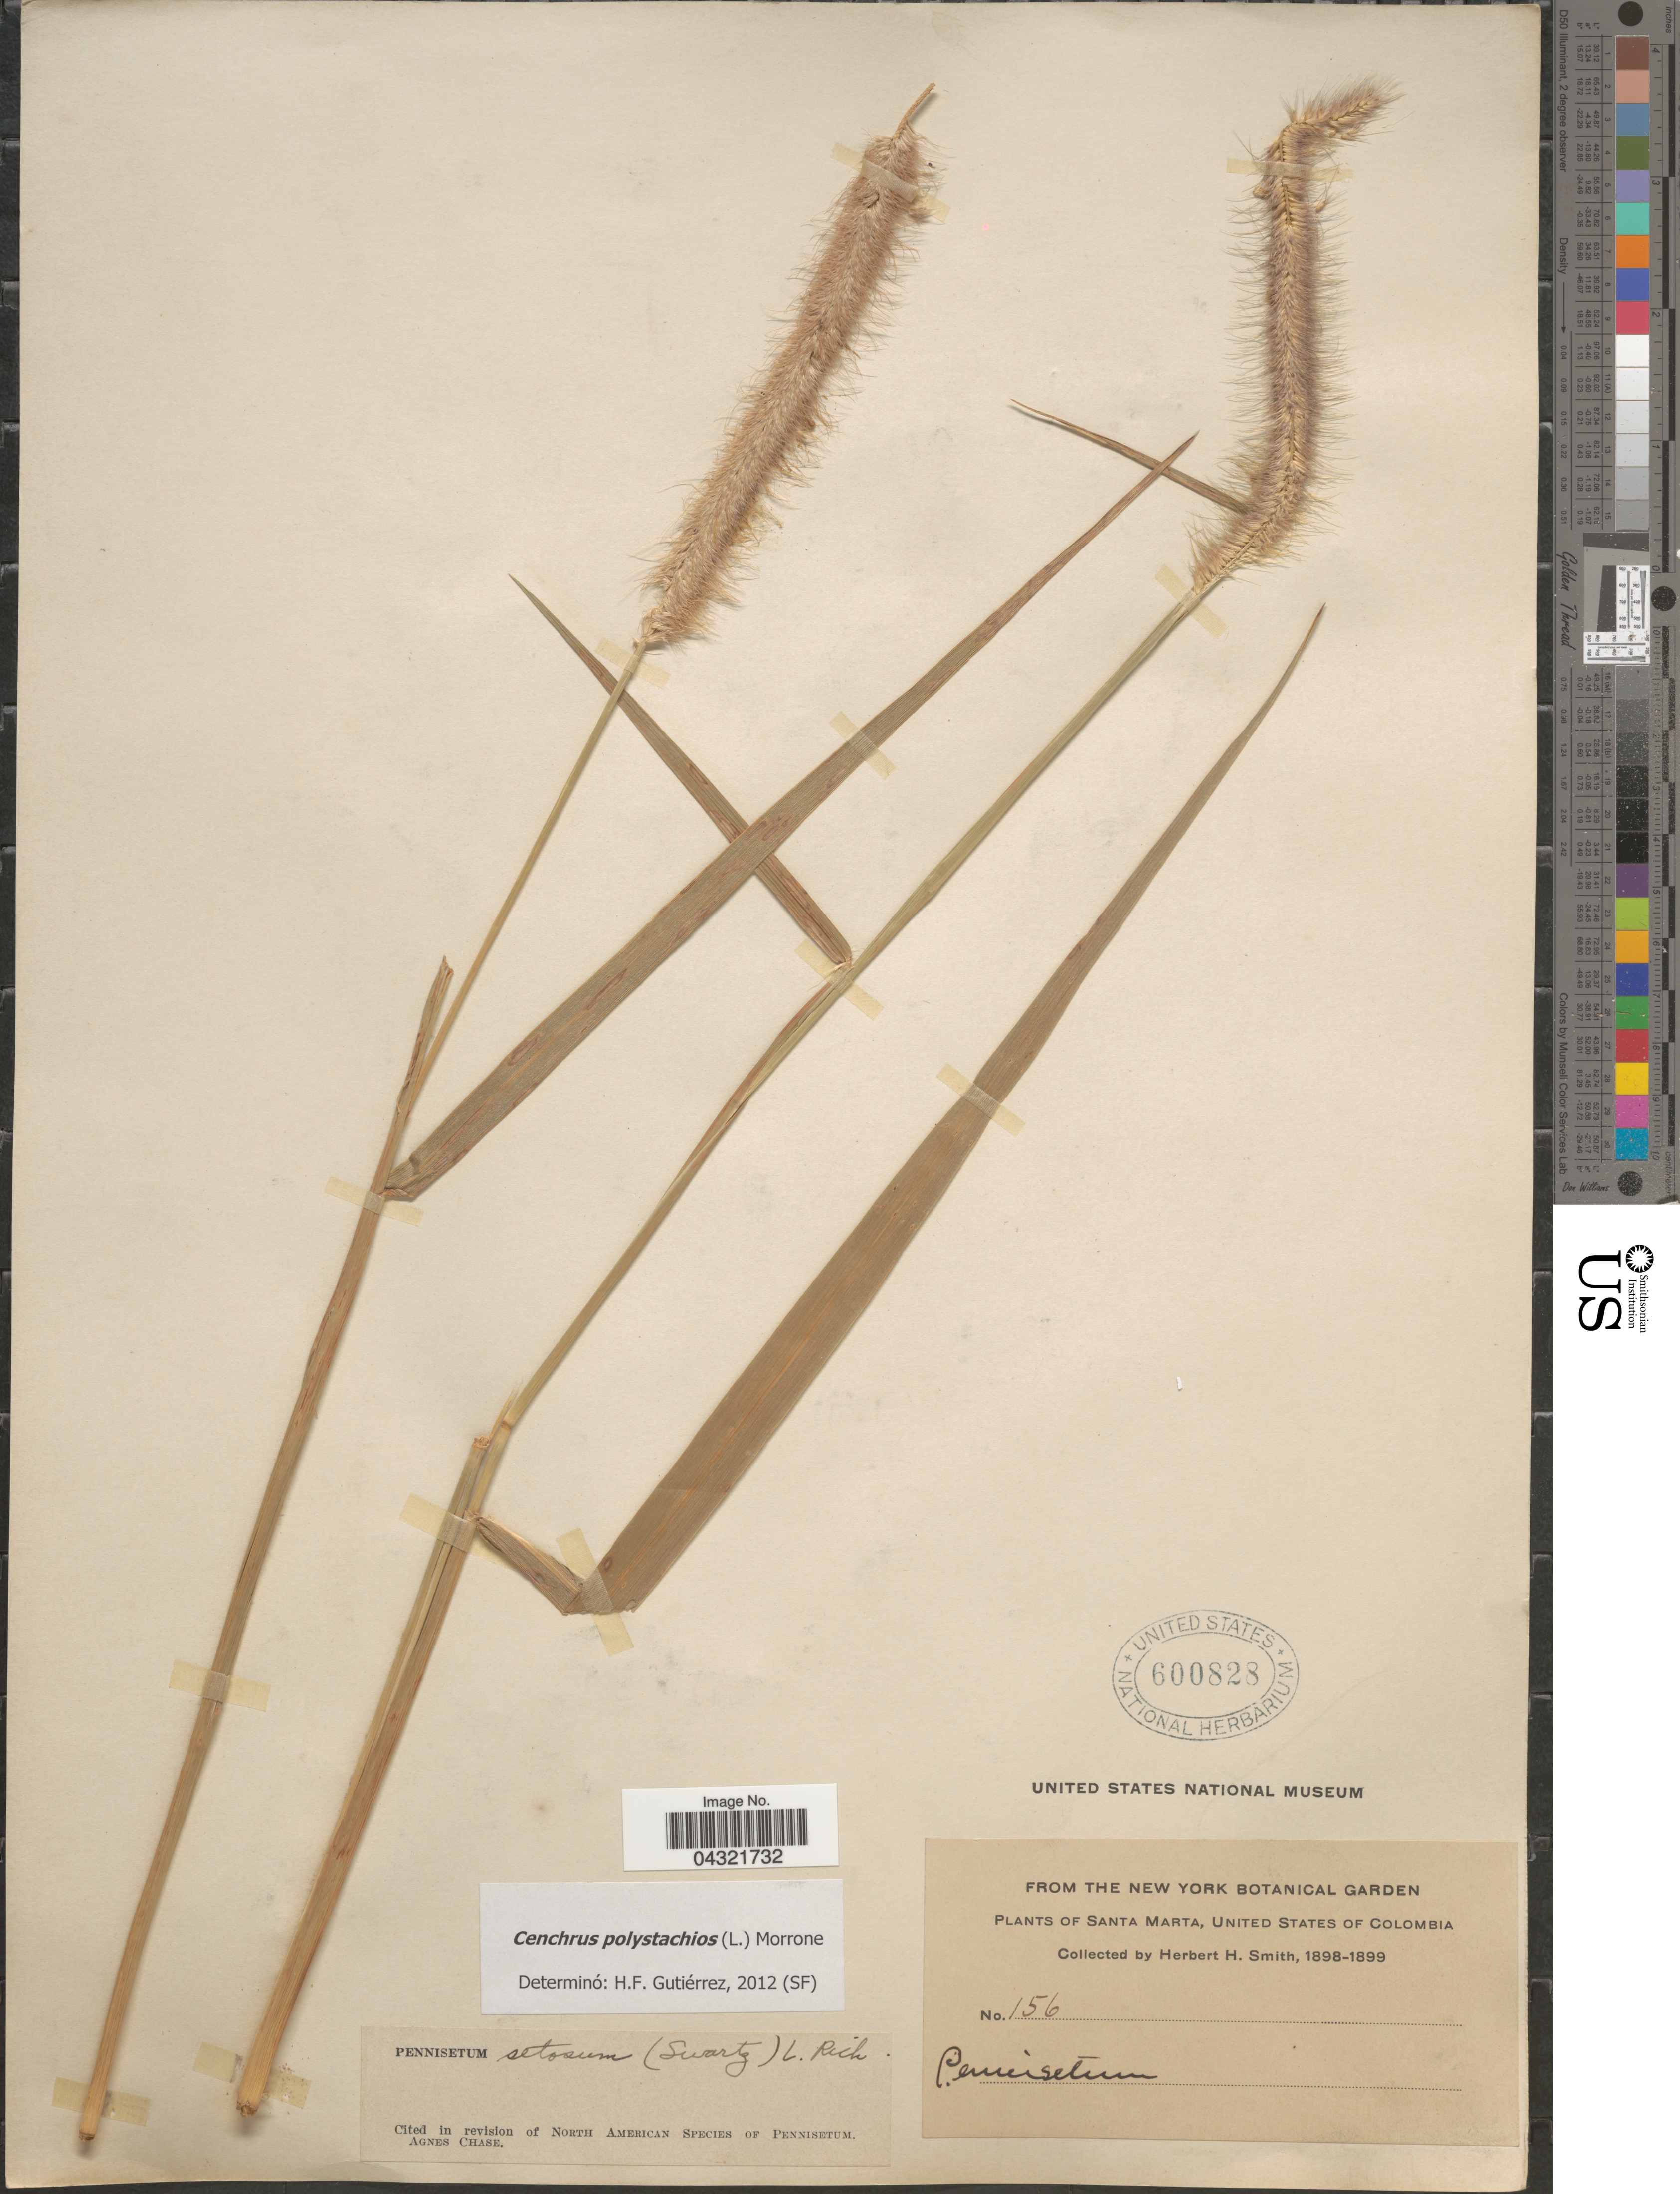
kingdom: Plantae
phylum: Tracheophyta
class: Liliopsida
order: Poales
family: Poaceae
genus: Cenchrus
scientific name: Cenchrus polystachios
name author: (L.) Morrone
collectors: Herbert H. Smith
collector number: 156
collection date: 1898/1899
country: Colombia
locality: Santa Marta, United States of Colombia.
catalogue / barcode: US 600828